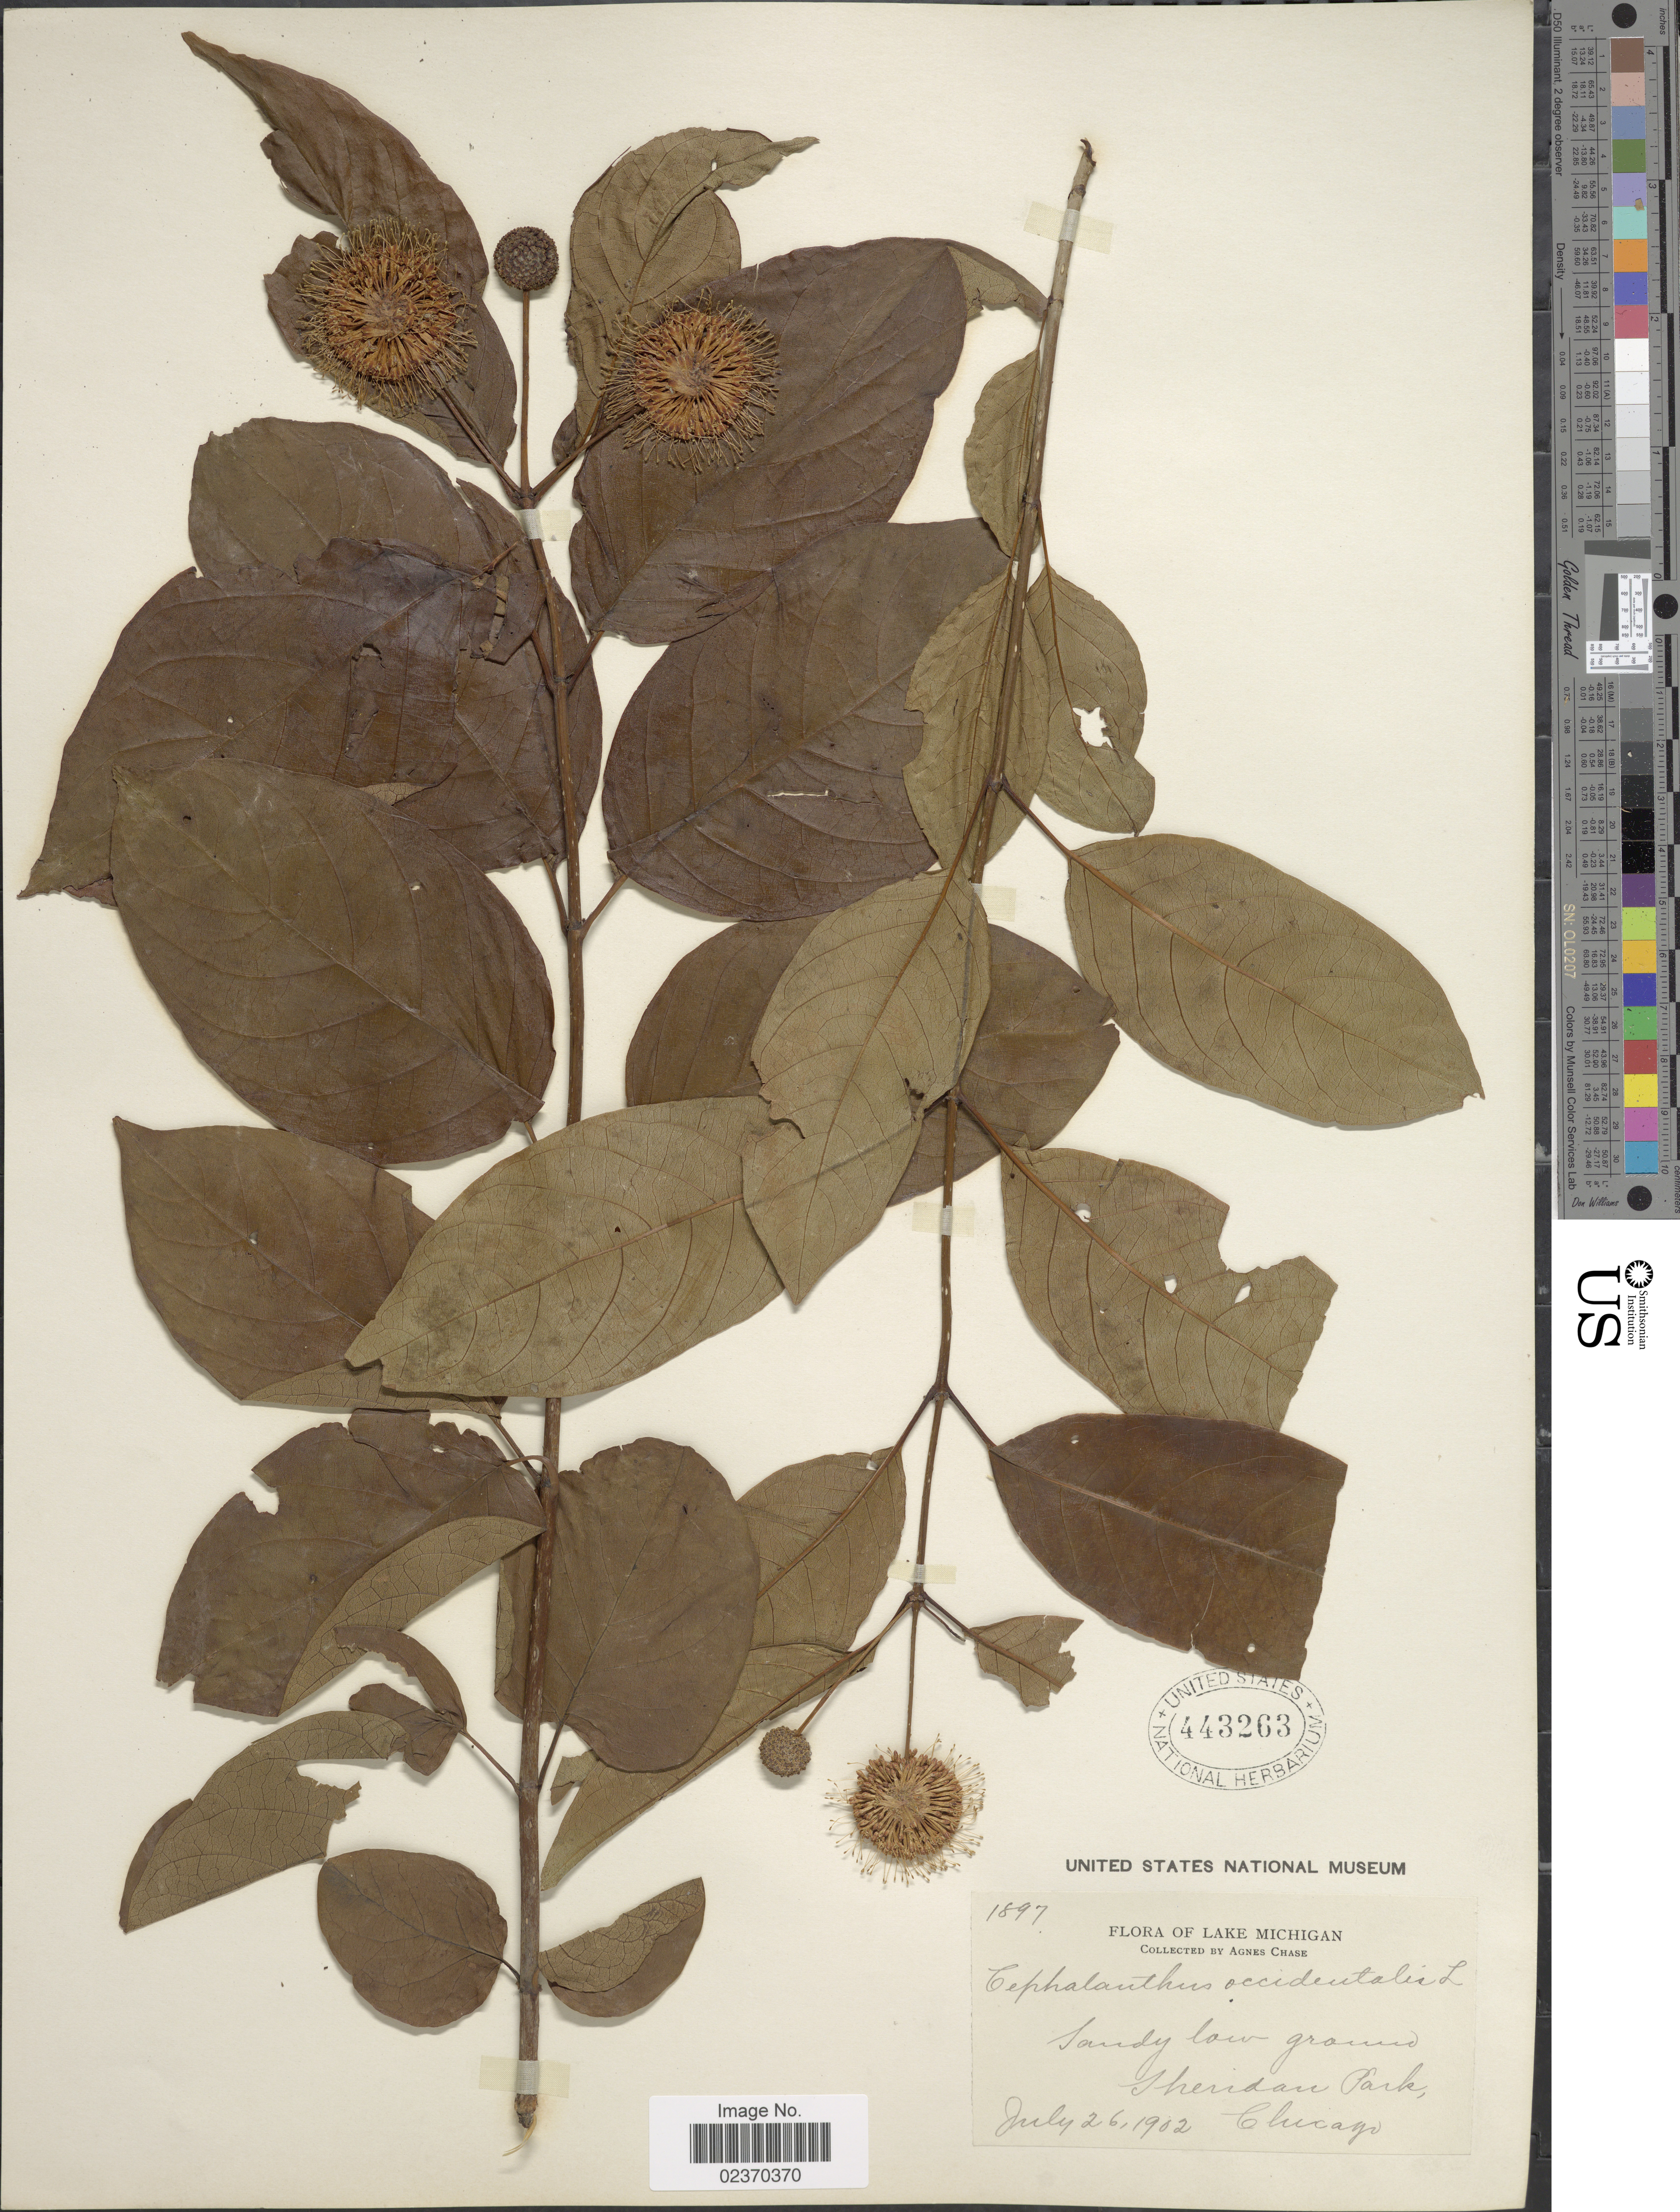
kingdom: Plantae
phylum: Tracheophyta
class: Magnoliopsida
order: Gentianales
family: Rubiaceae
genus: Cephalanthus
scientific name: Cephalanthus occidentalis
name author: L.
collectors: A. Chase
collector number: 1897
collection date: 1902-07-26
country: United States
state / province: Michigan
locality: Lake Michigan. Sheridan Park, Chicago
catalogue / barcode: US 443263